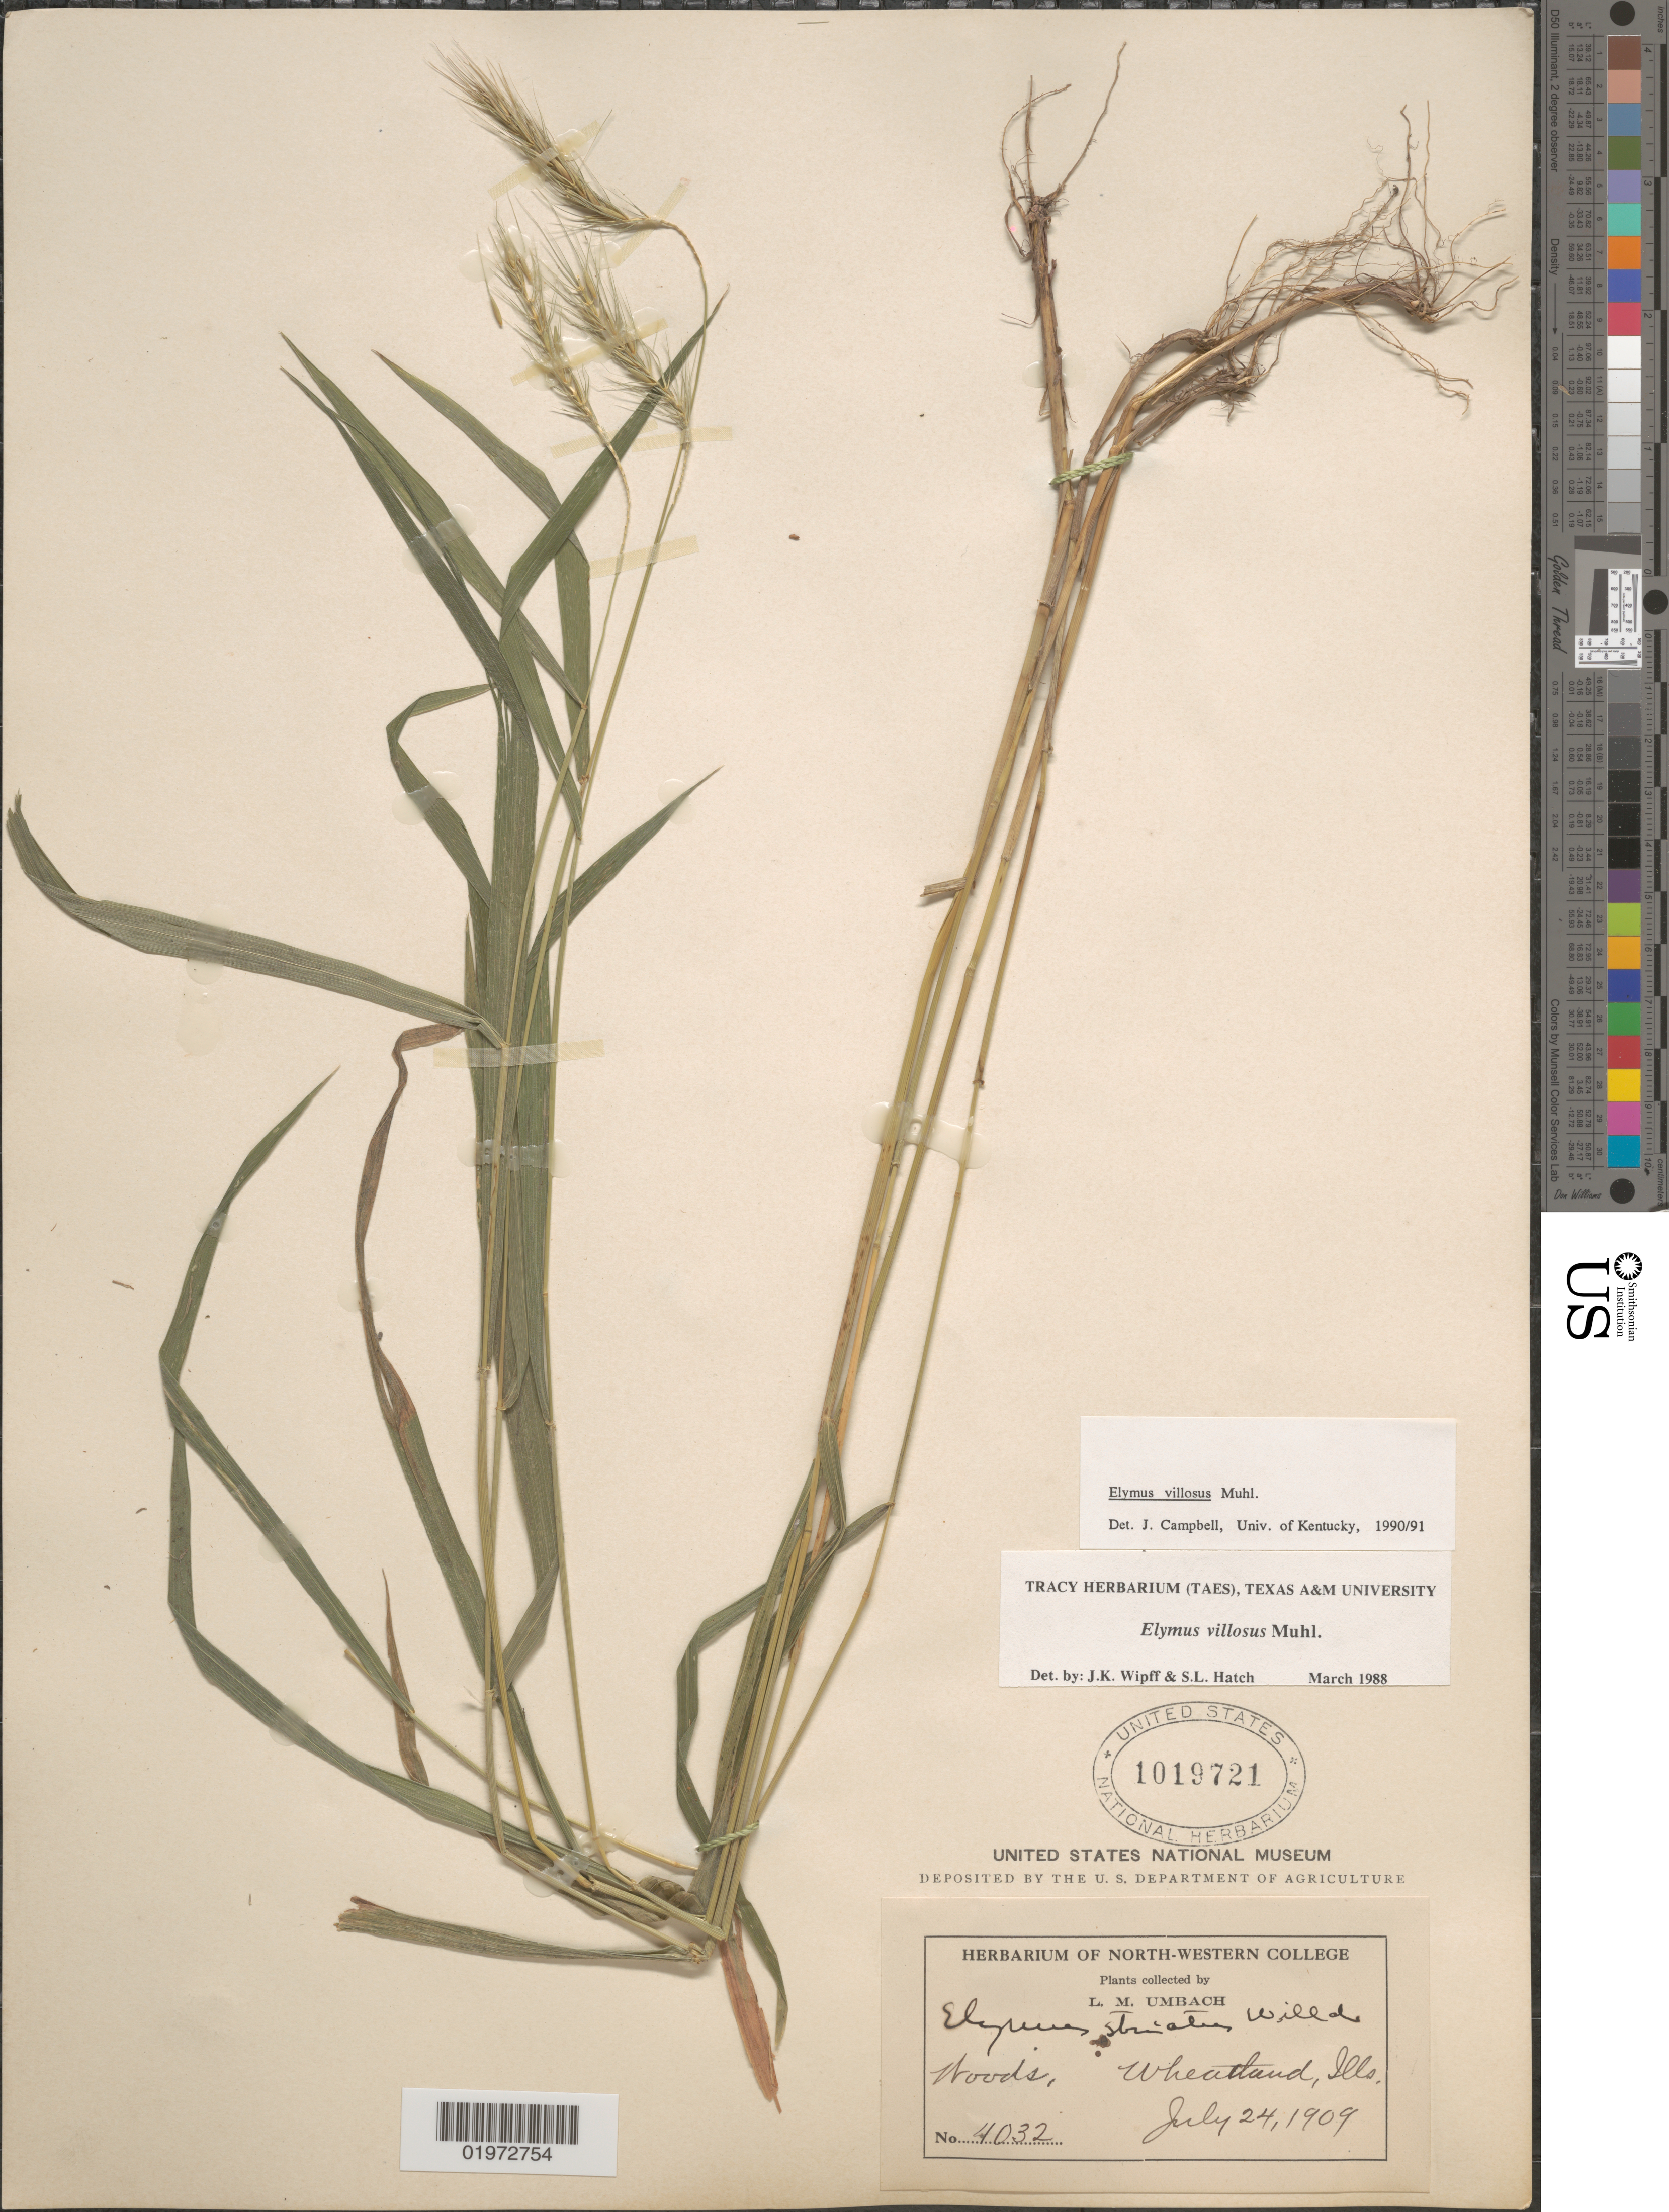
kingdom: Plantae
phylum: Tracheophyta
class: Liliopsida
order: Poales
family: Poaceae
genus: Elymus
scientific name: Elymus villosus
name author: Muhl. ex Willd.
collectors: L. M. Umbach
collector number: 4032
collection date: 1909-07-24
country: United States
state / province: Illinois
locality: Woods, Wheatland.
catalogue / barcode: US 1019721